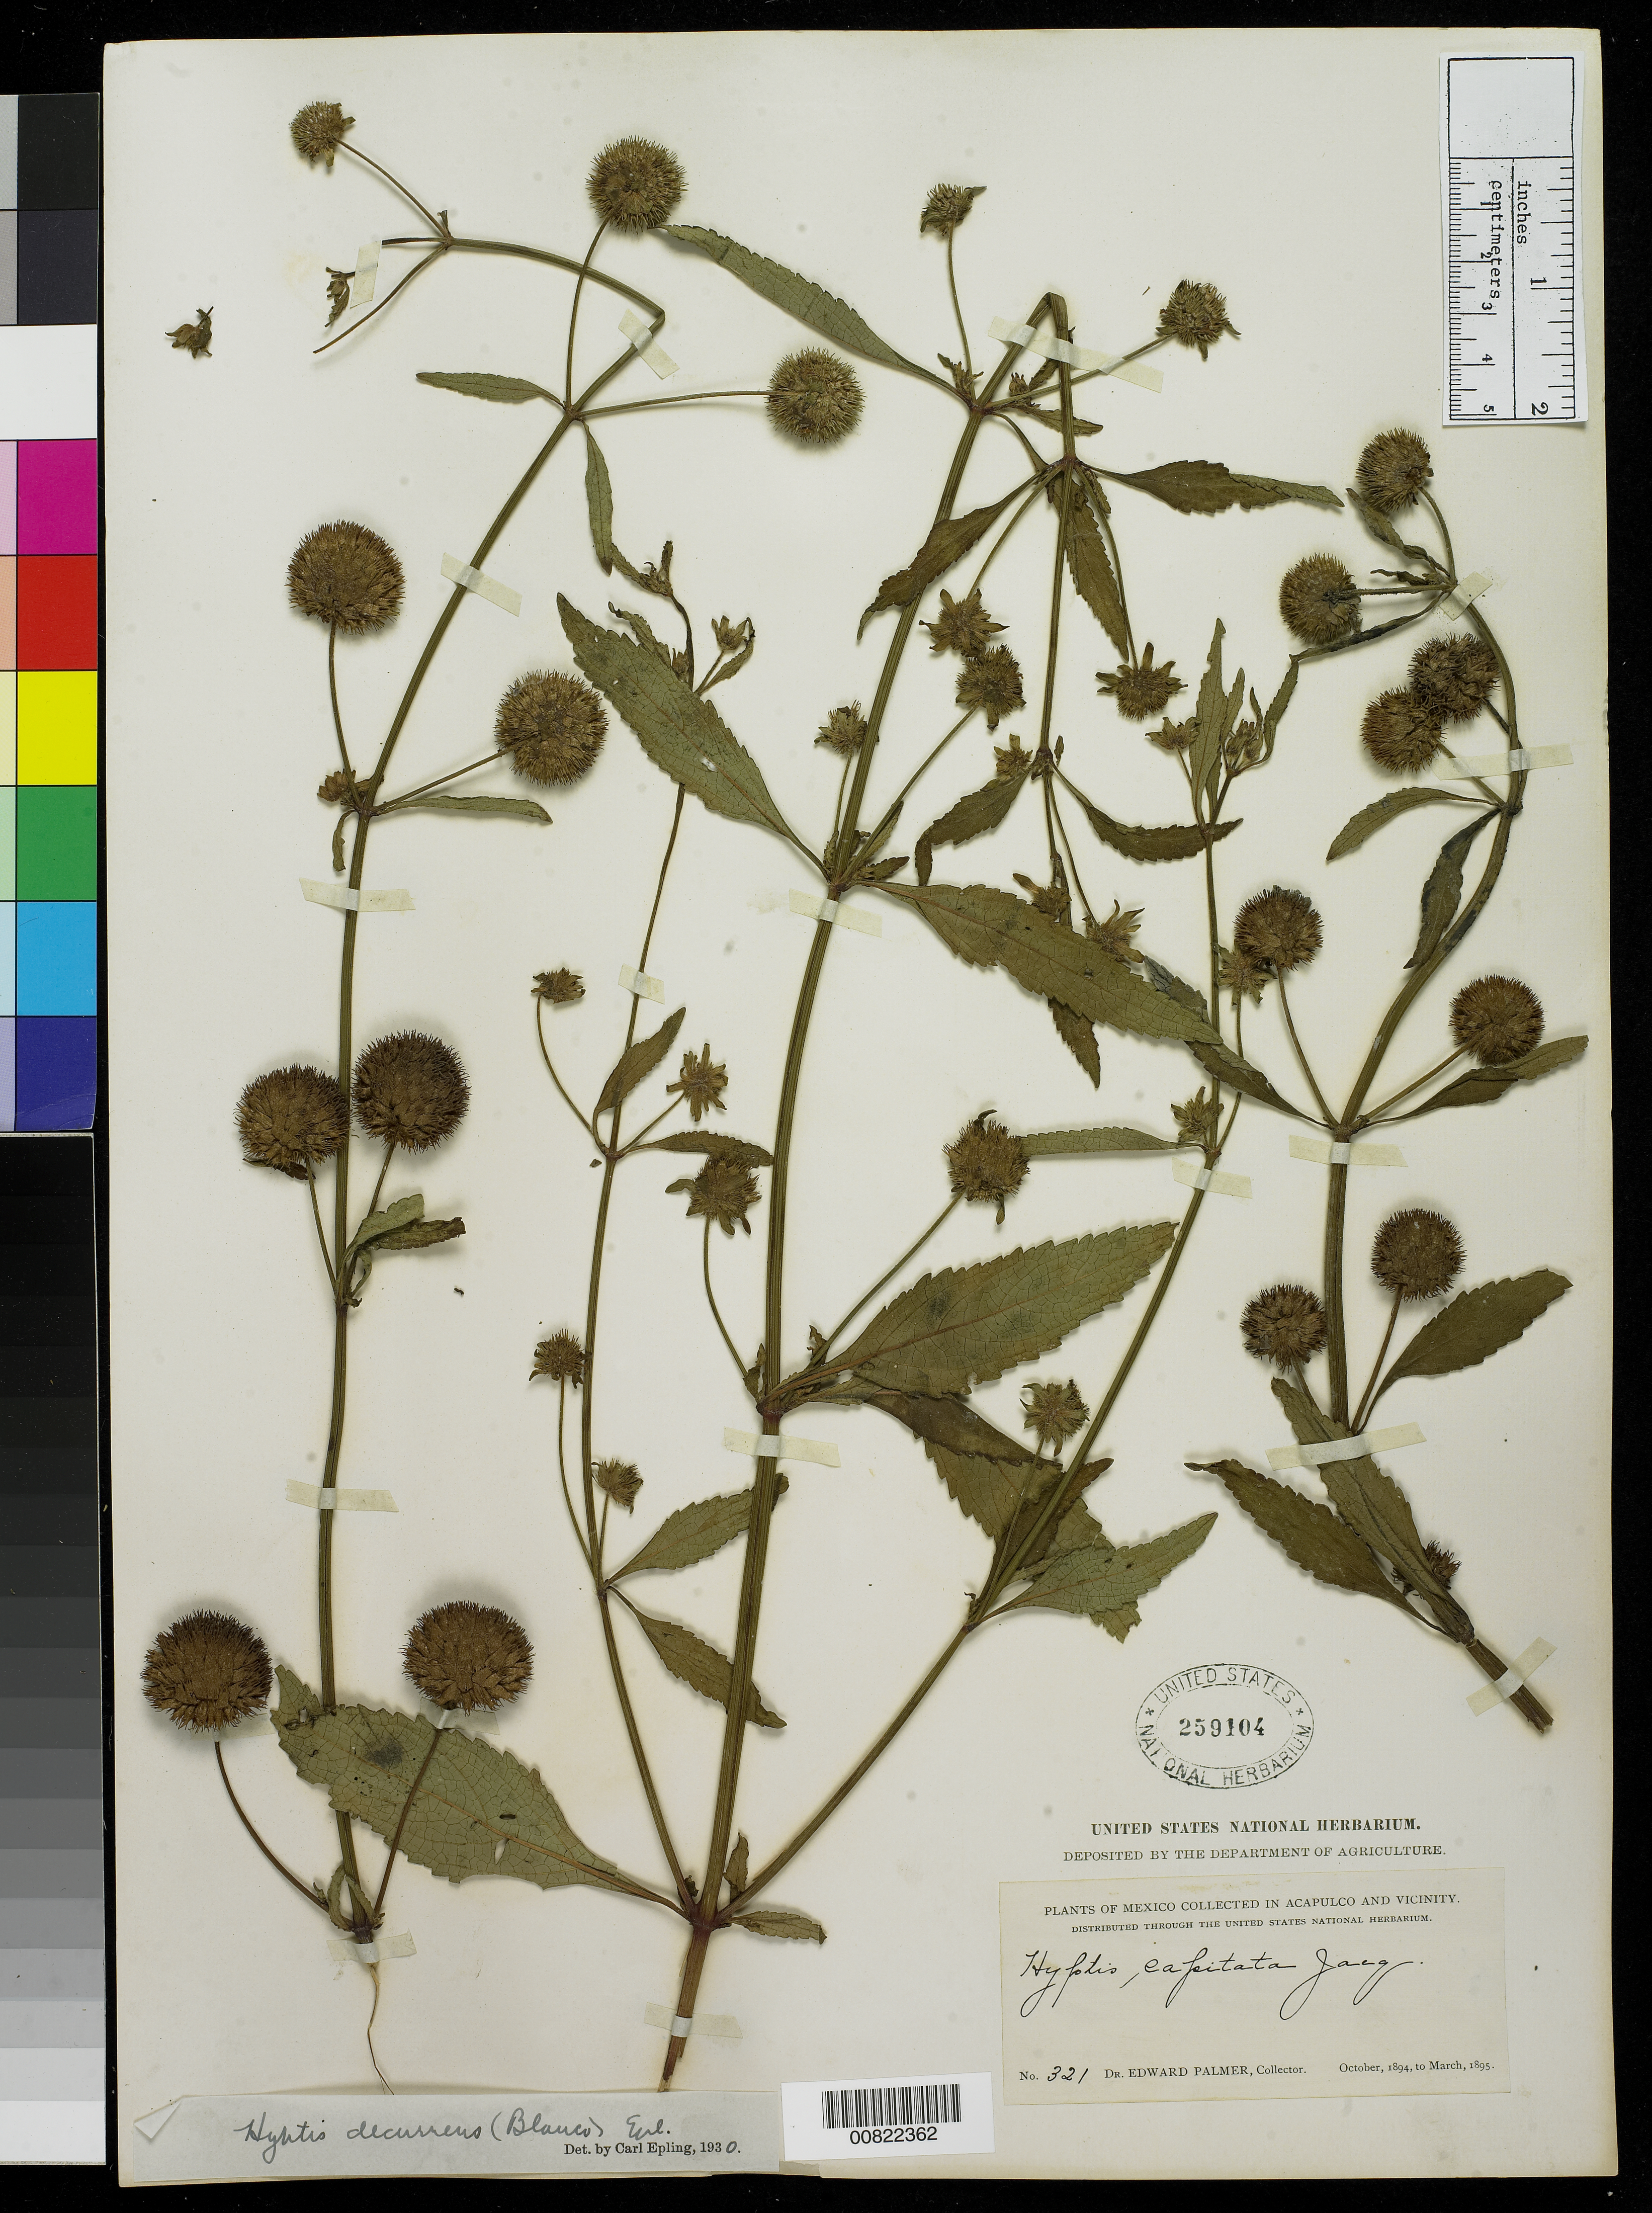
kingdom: Plantae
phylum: Tracheophyta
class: Magnoliopsida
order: Lamiales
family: Lamiaceae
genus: Hyptis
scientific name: Hyptis decurrens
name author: (Blanco) Epling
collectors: E. Palmer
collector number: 321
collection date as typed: Oct 1894 to -- Mar 1895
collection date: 1894-10/1895-03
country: Mexico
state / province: Guerrero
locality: Acapulco, Guerrero and vicinity.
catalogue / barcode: US 259104